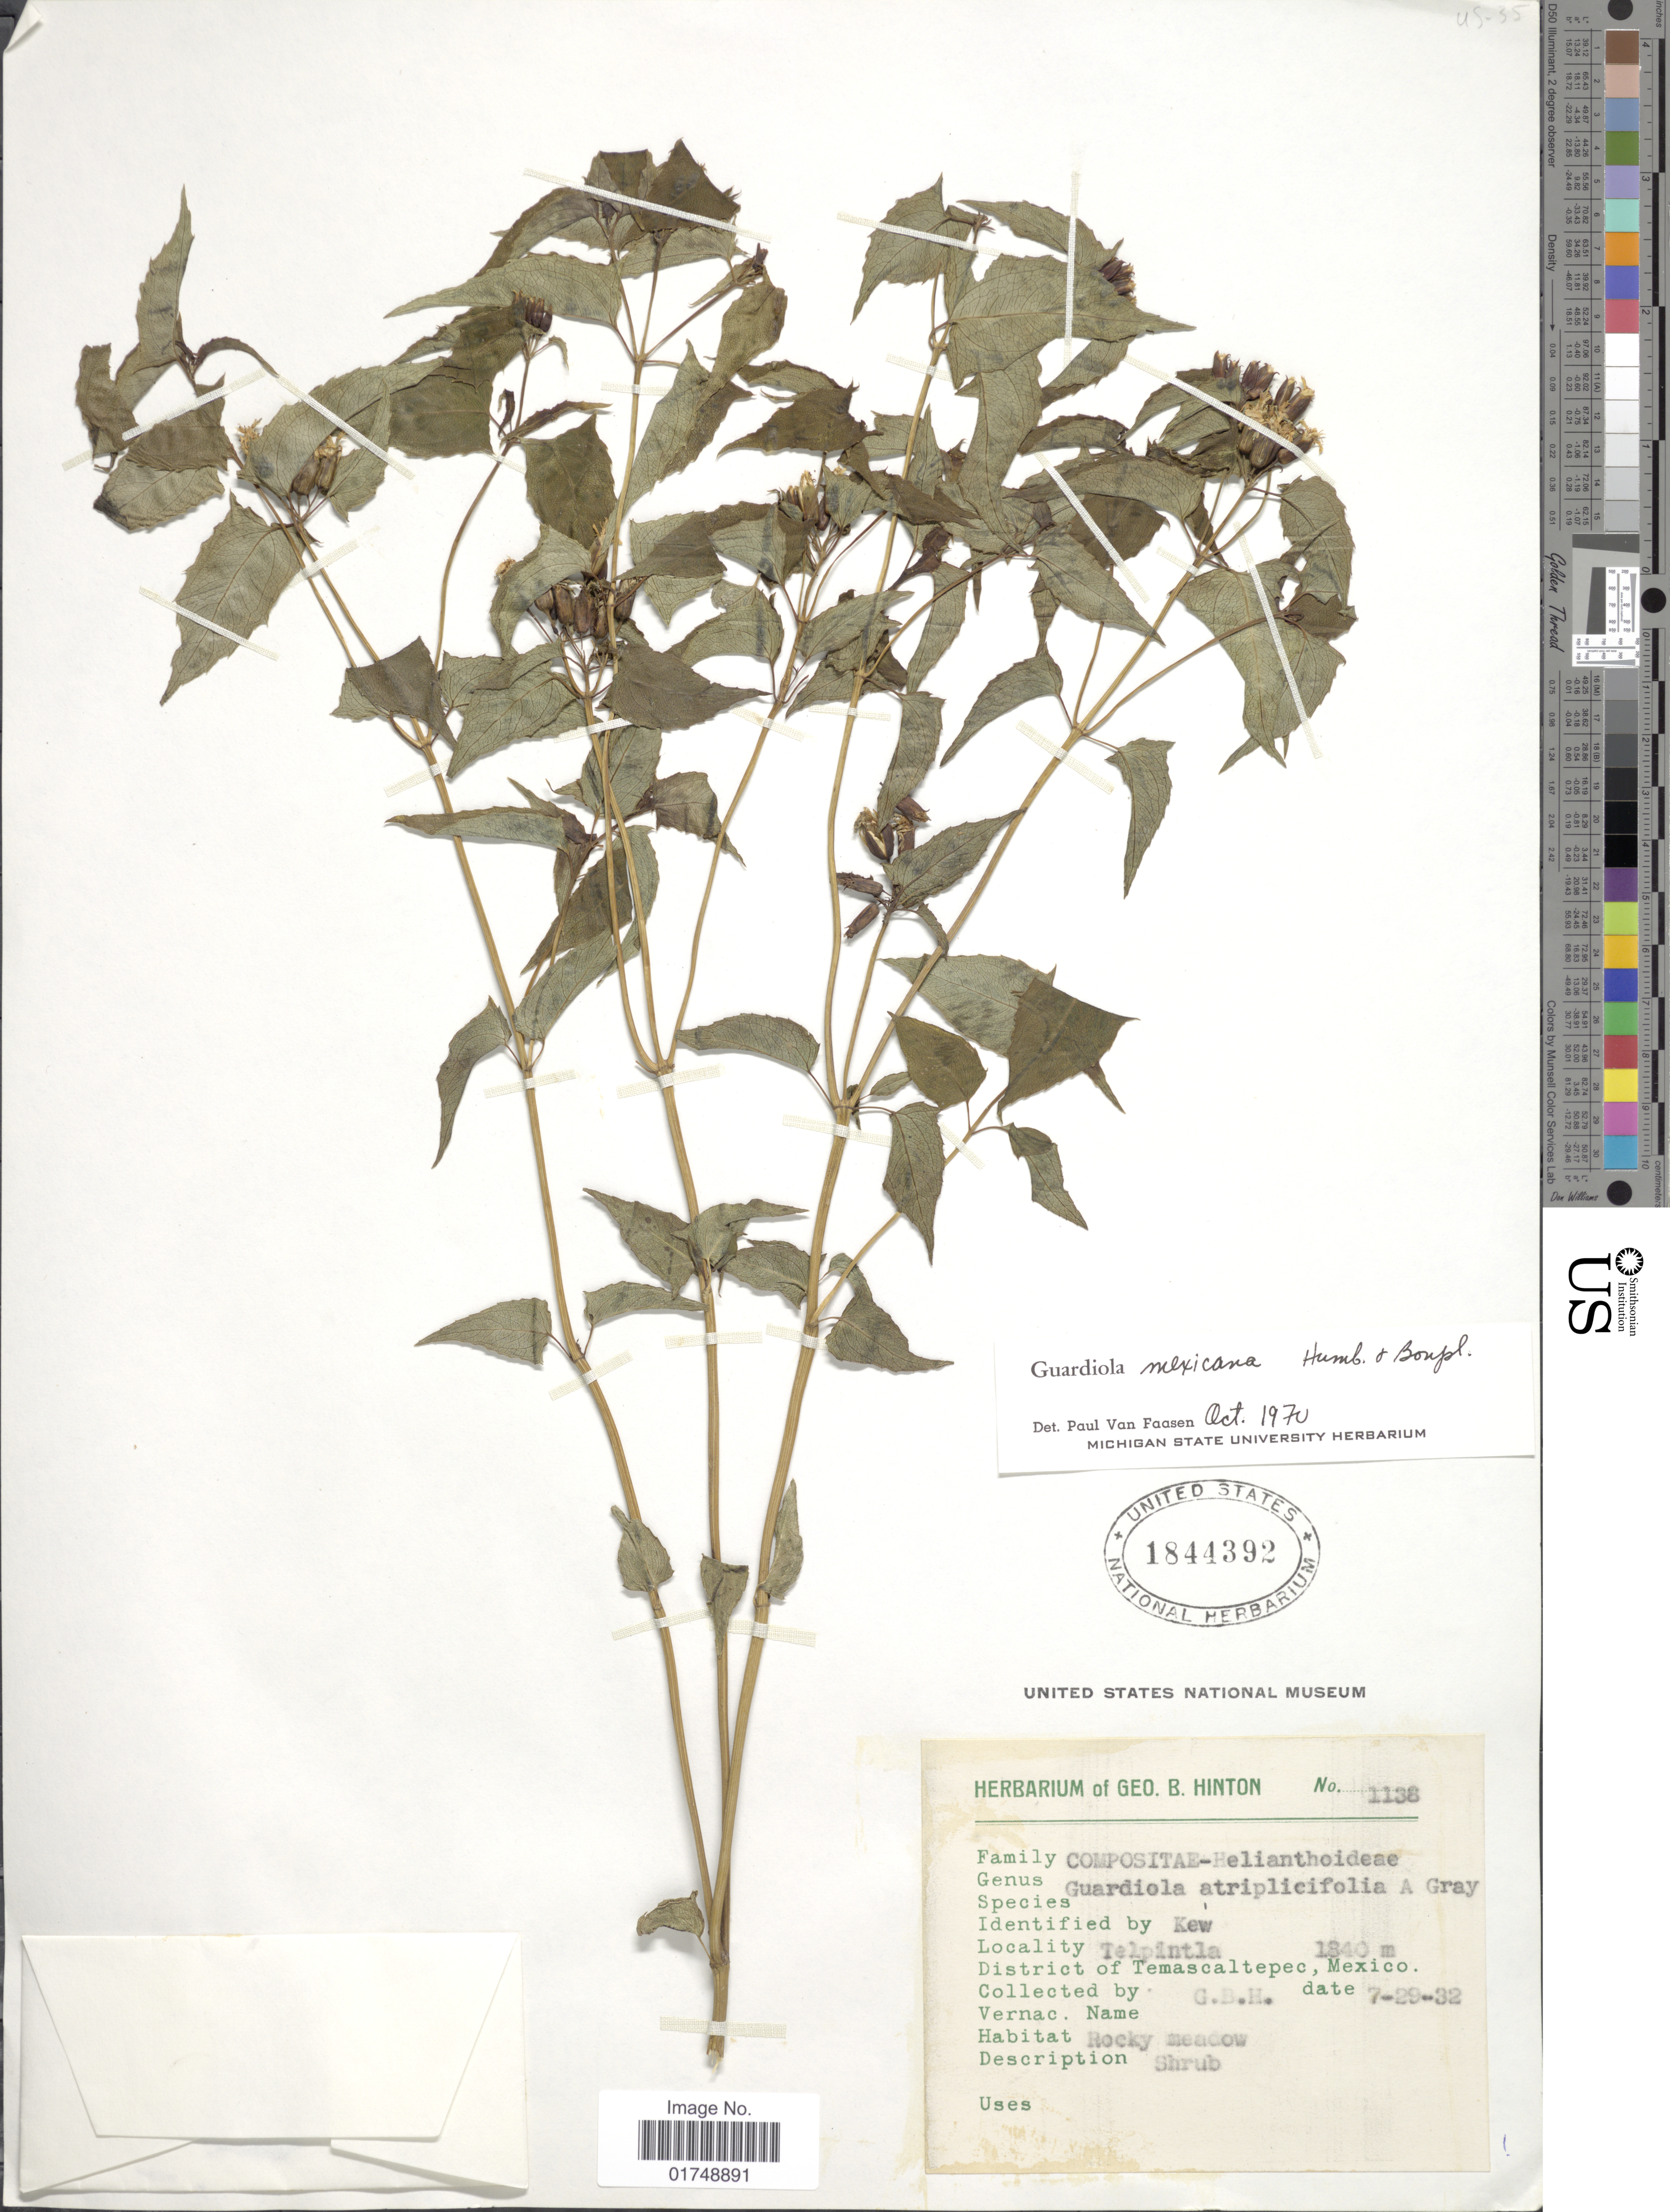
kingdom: Plantae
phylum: Tracheophyta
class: Magnoliopsida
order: Asterales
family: Asteraceae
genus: Guardiola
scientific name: Guardiola mexicana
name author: Humb. & Bonpl.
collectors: G. B. Hinton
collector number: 1136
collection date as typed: Transcribed d/m/y: 29/7/32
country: Mexico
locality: Telpintla. District. Temascaltepec.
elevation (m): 1840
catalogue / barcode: US 1844392